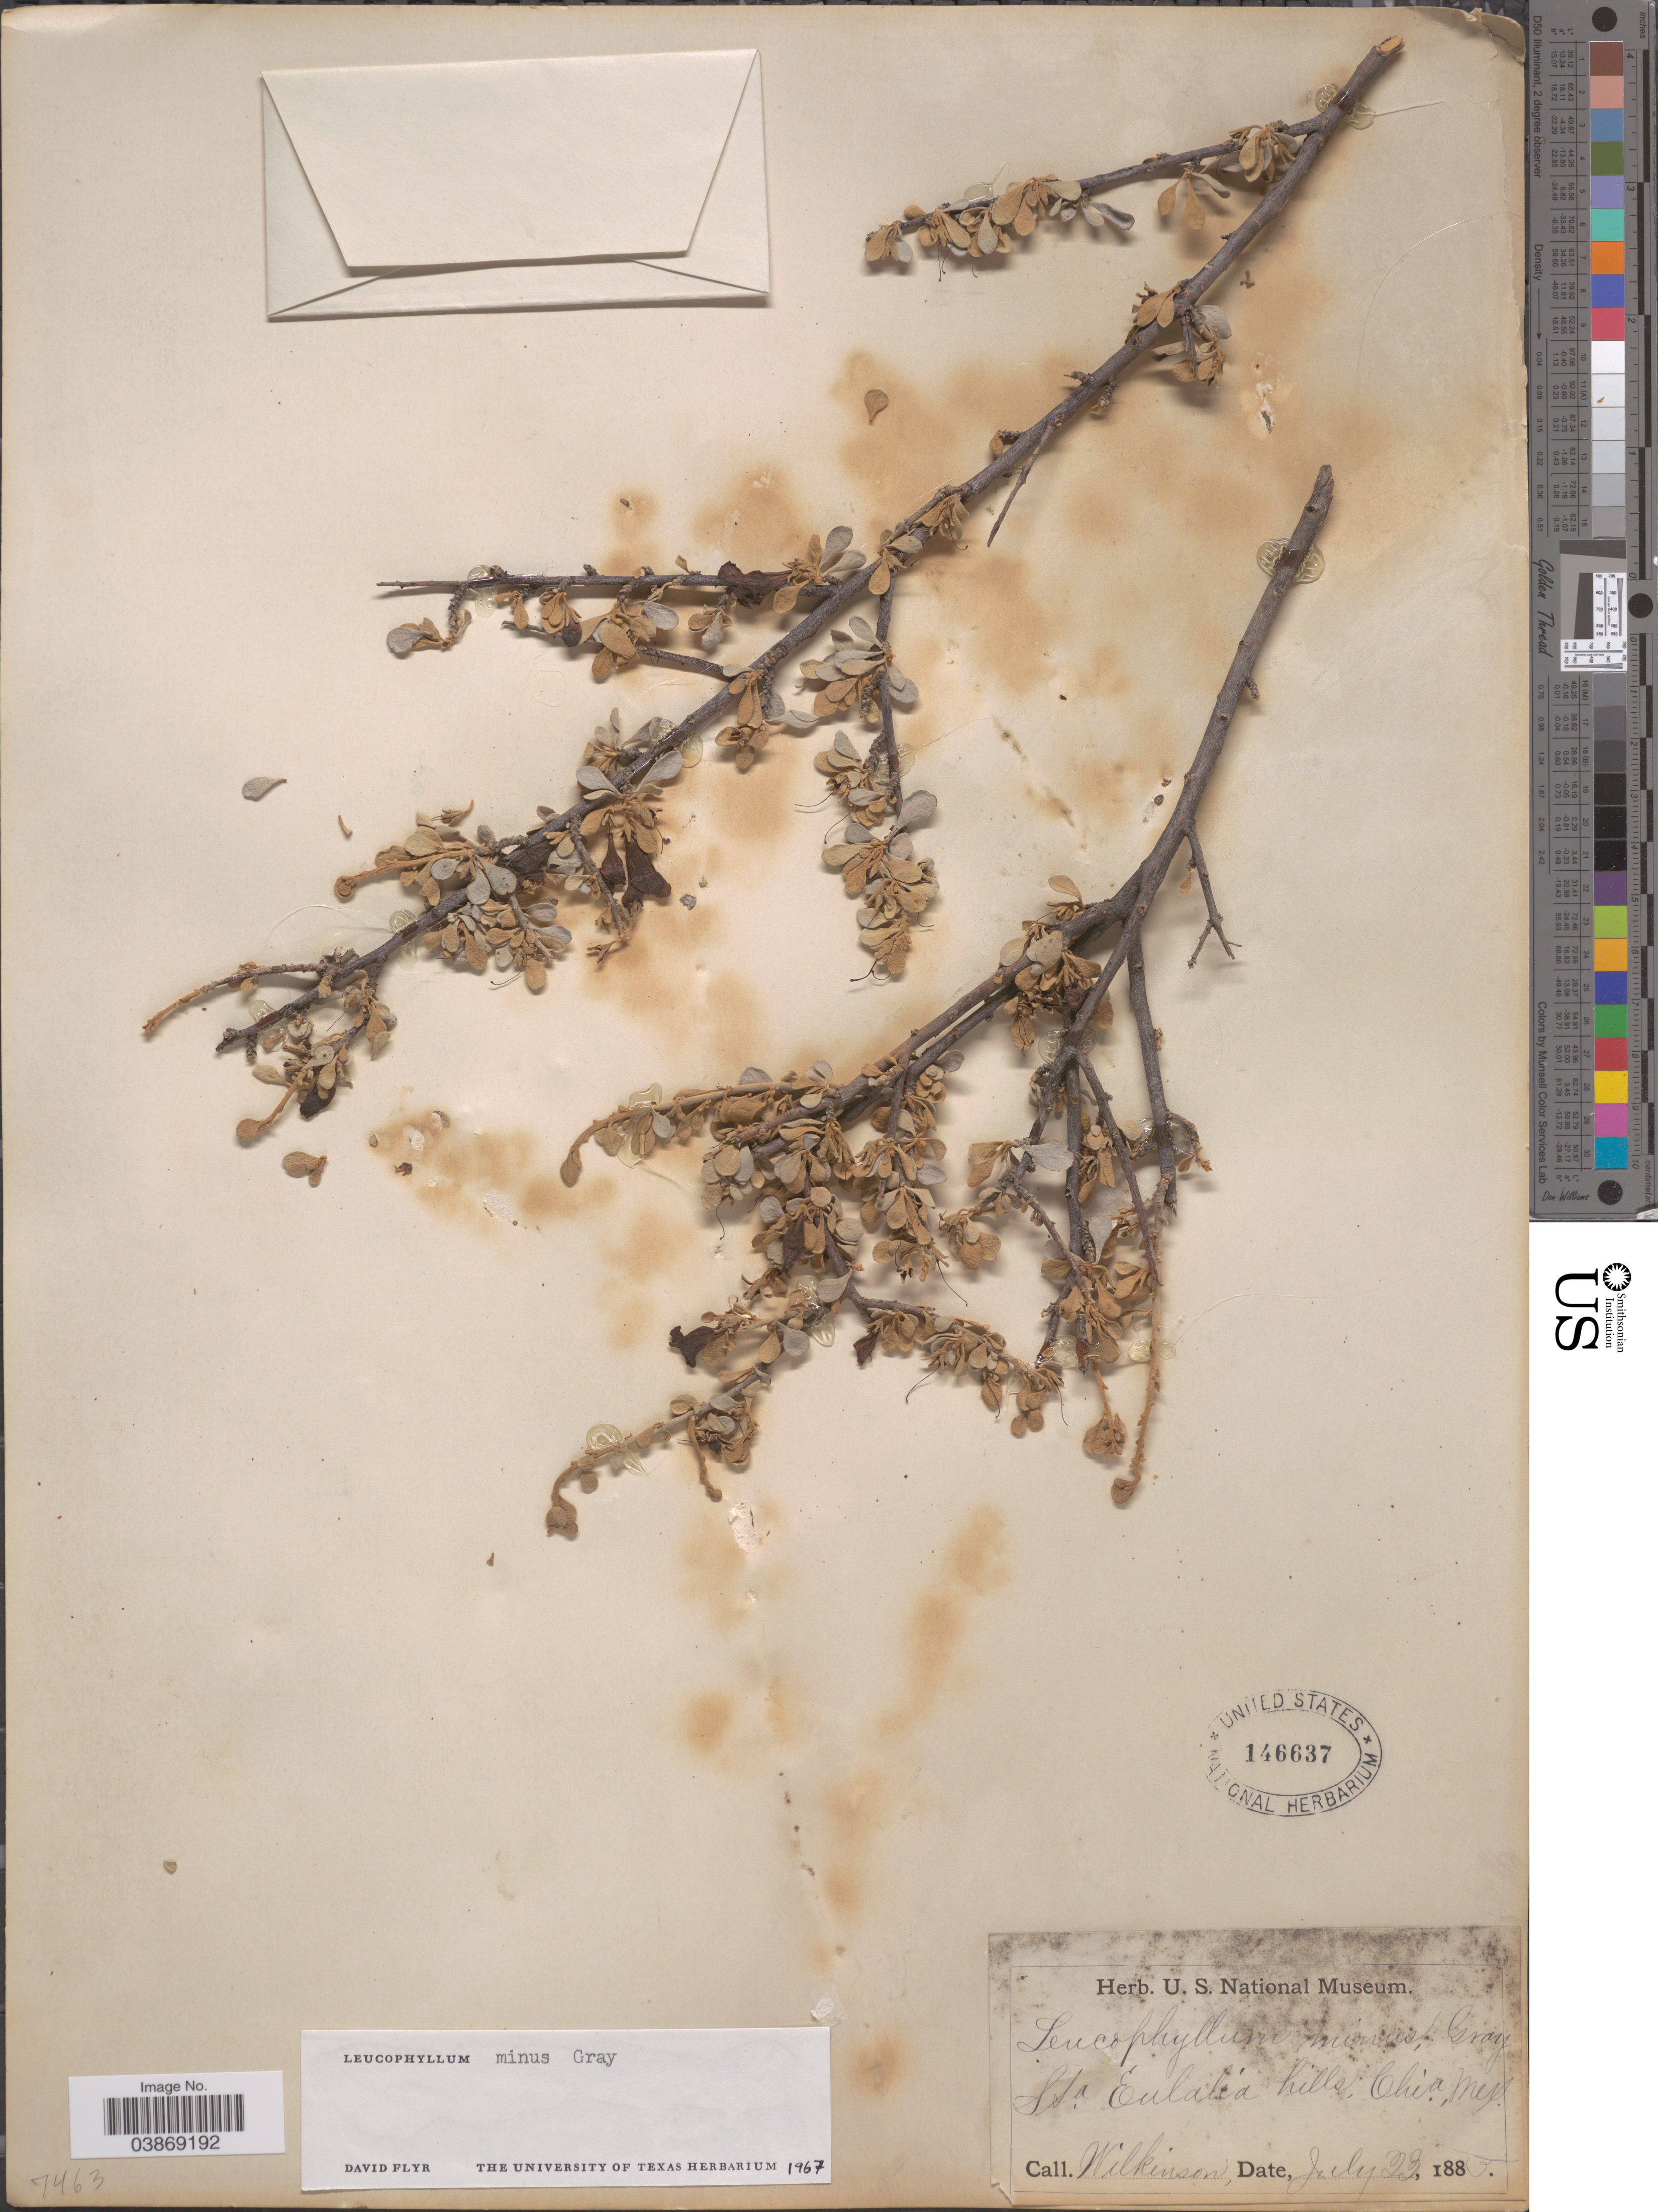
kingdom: Plantae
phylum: Tracheophyta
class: Magnoliopsida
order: Lamiales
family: Scrophulariaceae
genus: Leucophyllum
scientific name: Leucophyllum minus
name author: A. Gray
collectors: Wilkinson, --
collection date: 1883-07-23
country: Mexico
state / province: Chiapas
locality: Sta. Eulala hills.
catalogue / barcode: US 146637